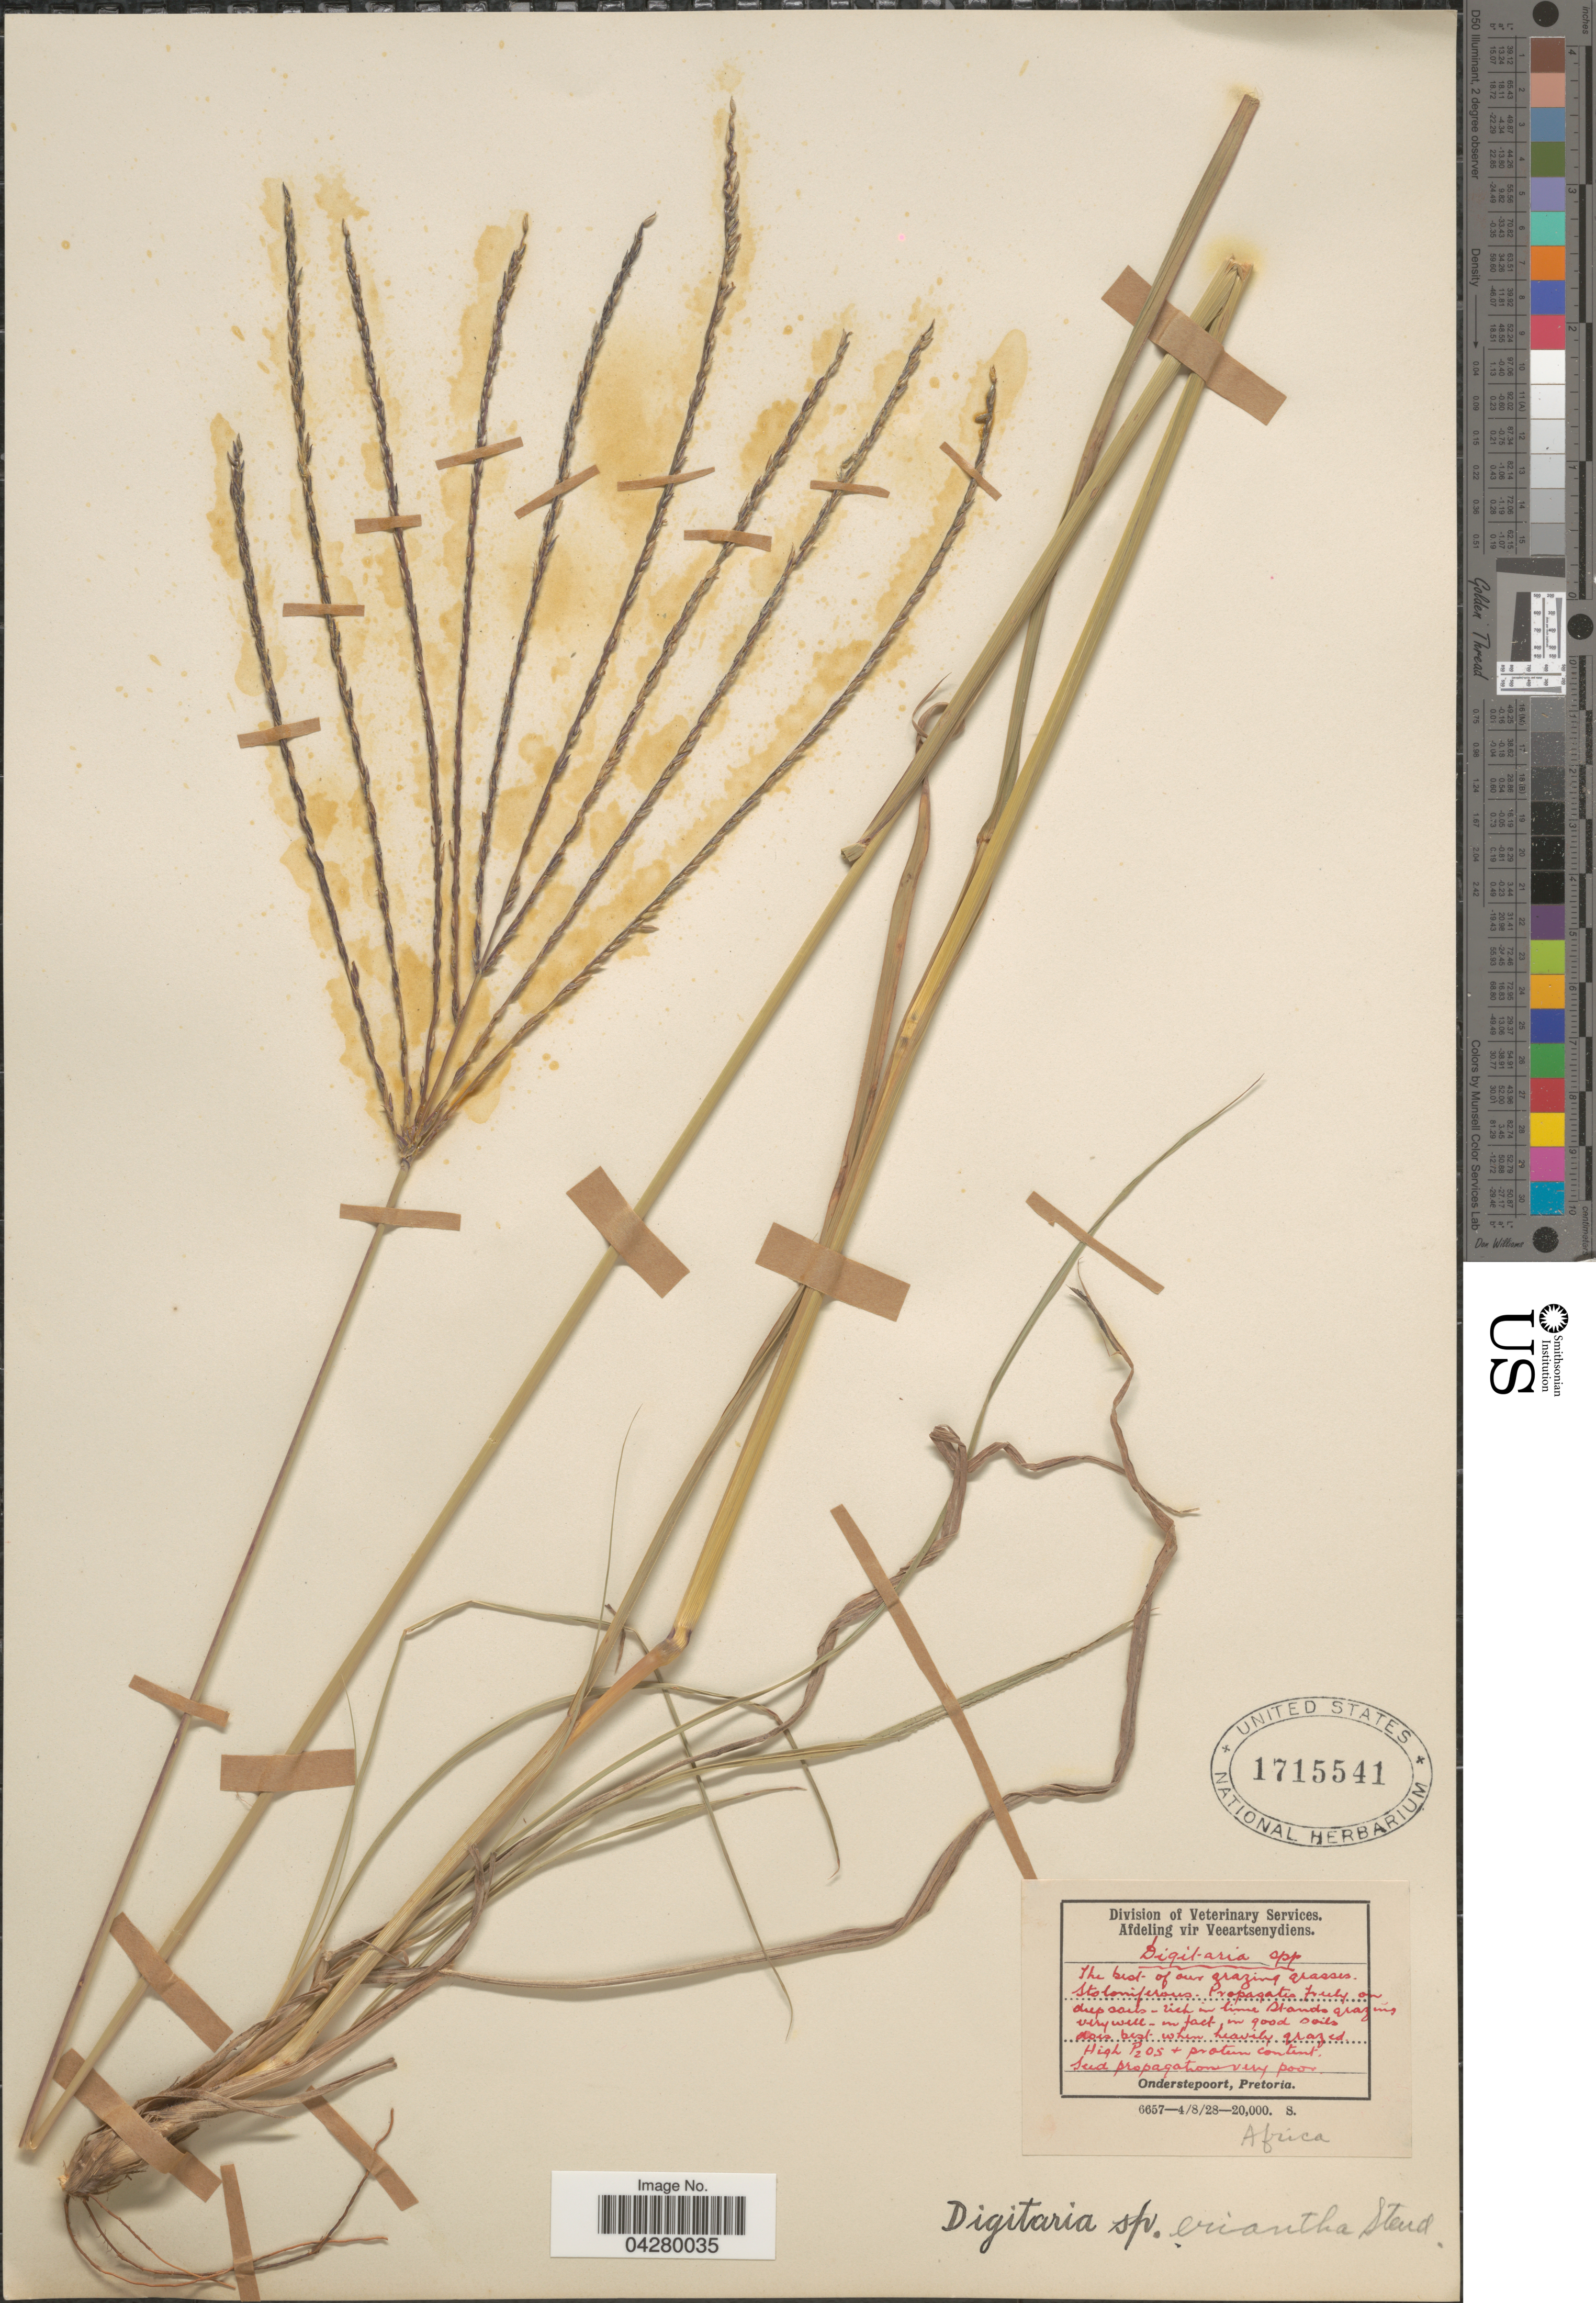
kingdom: Plantae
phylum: Tracheophyta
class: Liliopsida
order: Poales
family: Poaceae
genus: Digitaria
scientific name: Digitaria eriantha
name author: Steud.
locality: Africa.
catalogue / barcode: US 1715541